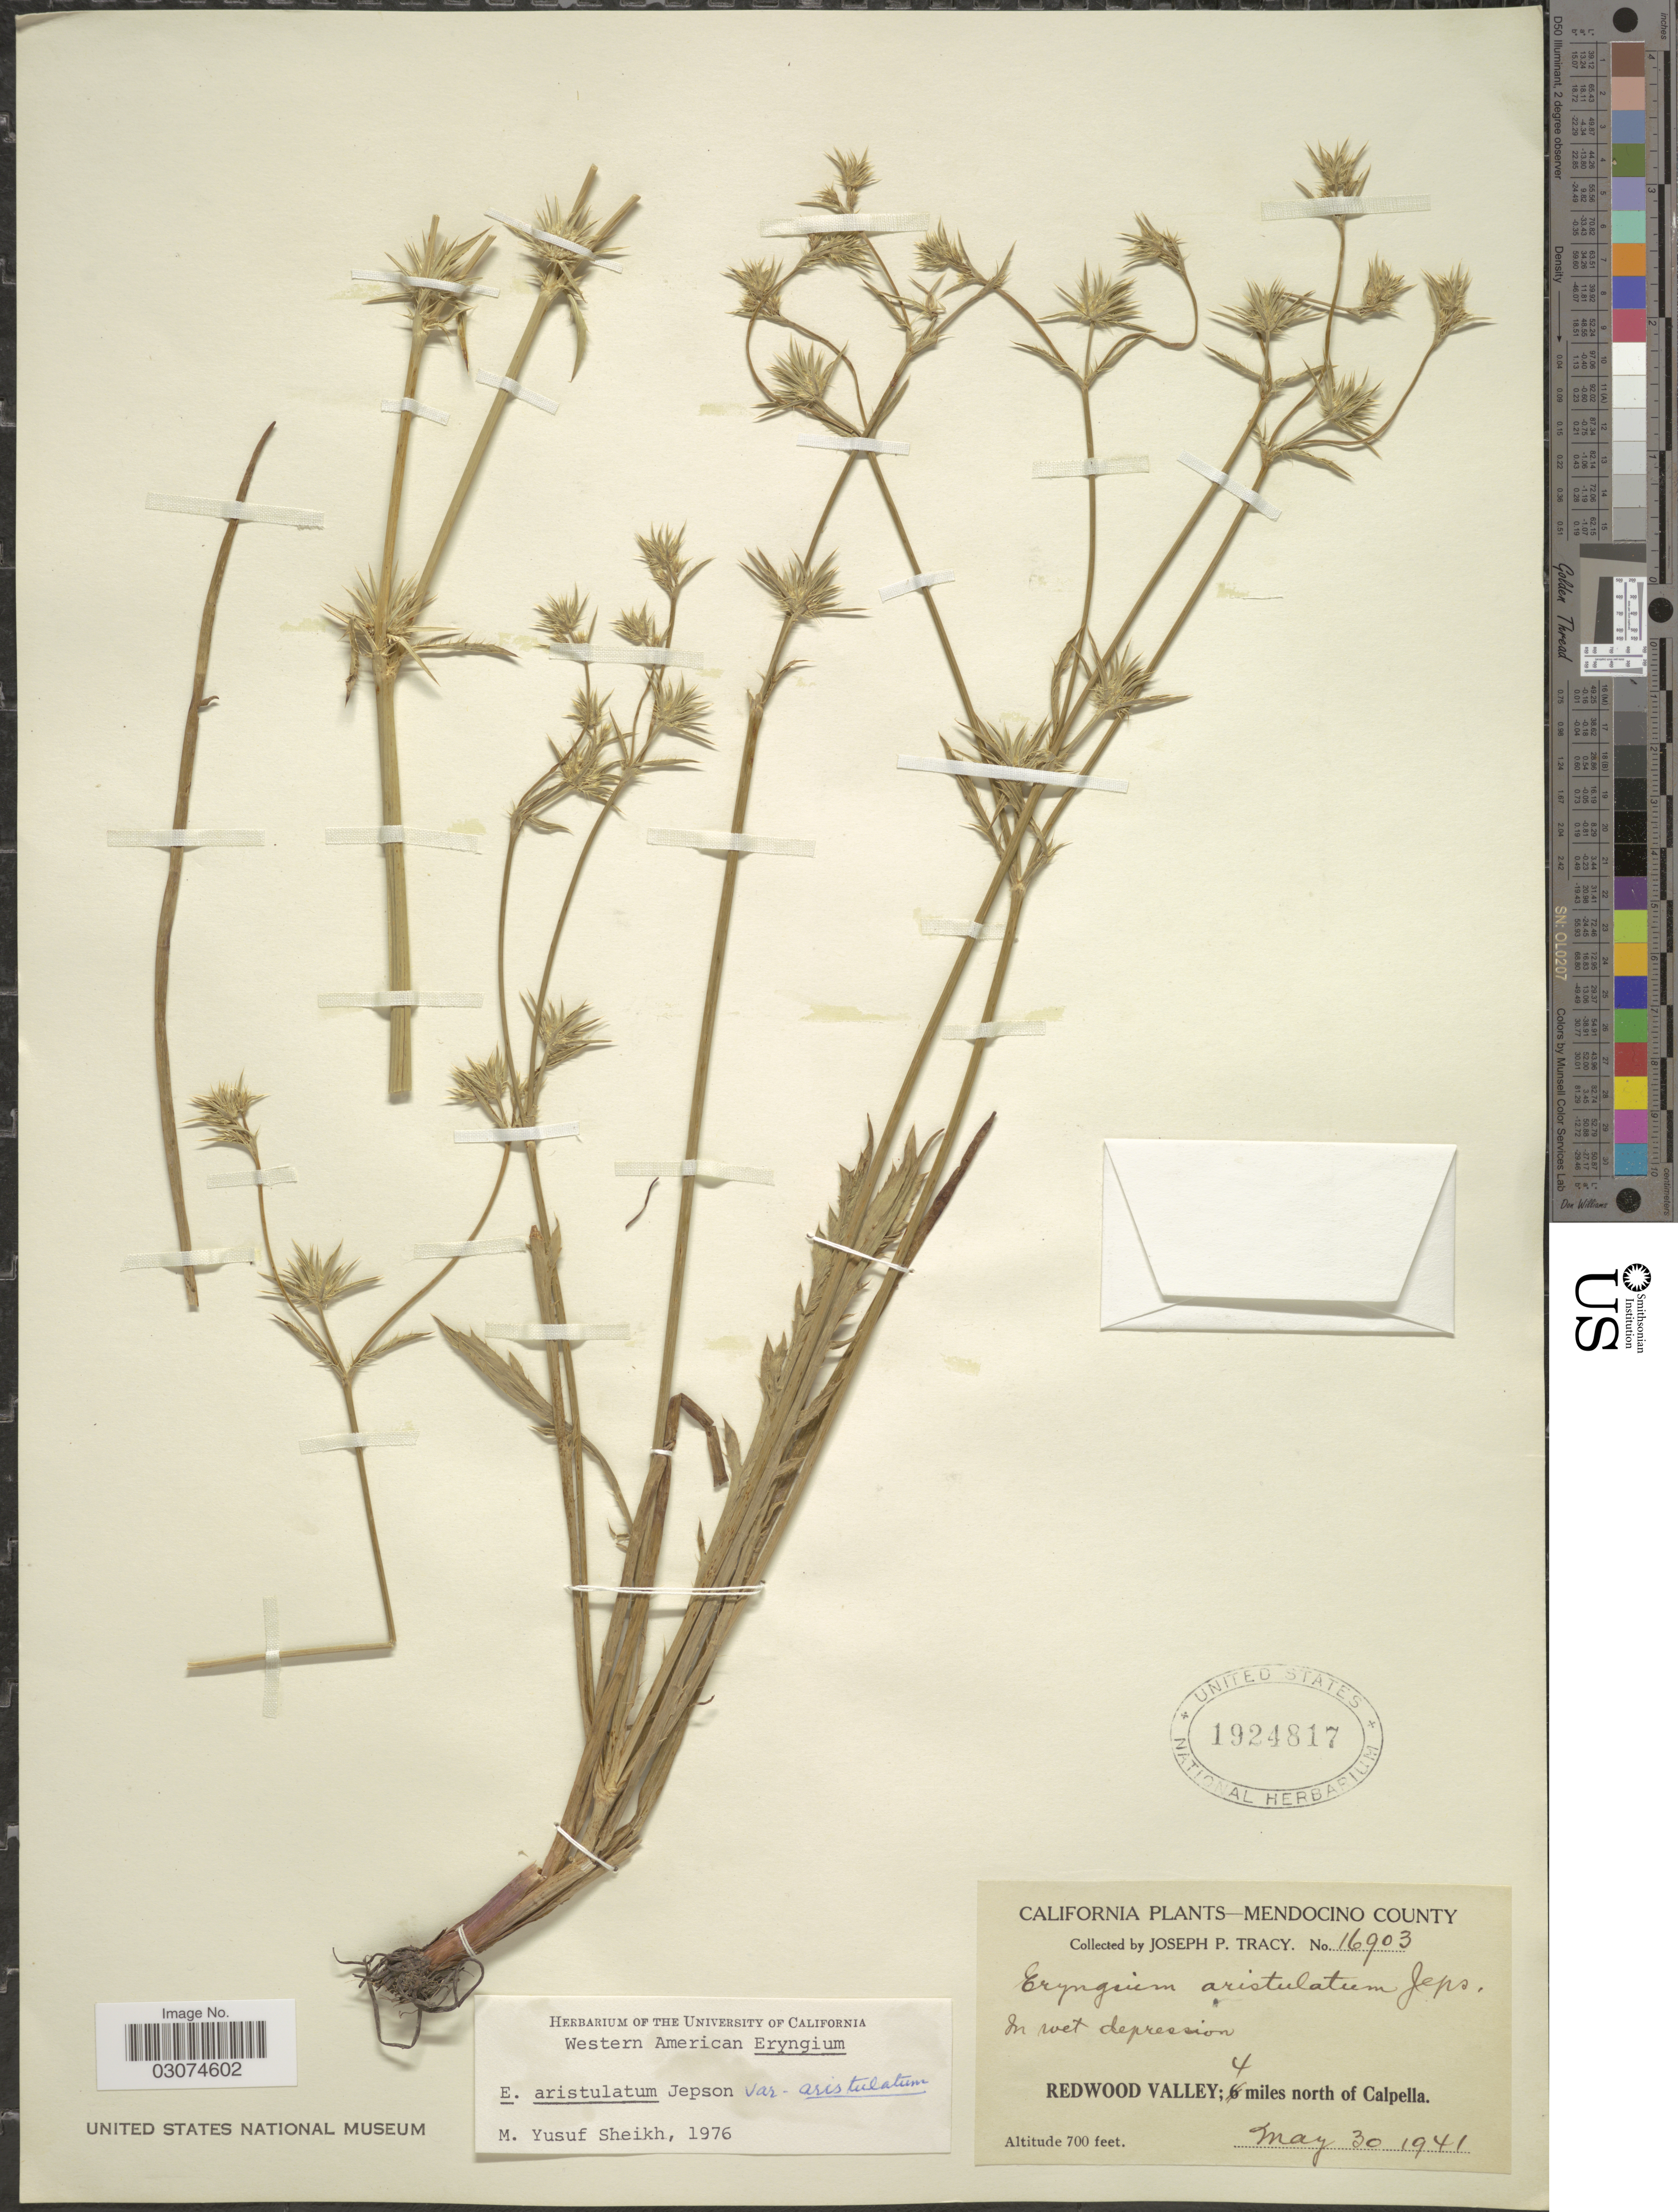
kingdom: Plantae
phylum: Tracheophyta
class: Magnoliopsida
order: Apiales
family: Apiaceae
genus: Eryngium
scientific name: Eryngium aristulatum var. aristulatum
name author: Jeps.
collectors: J. Tracy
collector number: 16903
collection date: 1941-05-30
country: United States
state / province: California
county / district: Mendocino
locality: Mendocino County. Redwood Valley; 4 miles north of Calpella.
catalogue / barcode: US 1924817